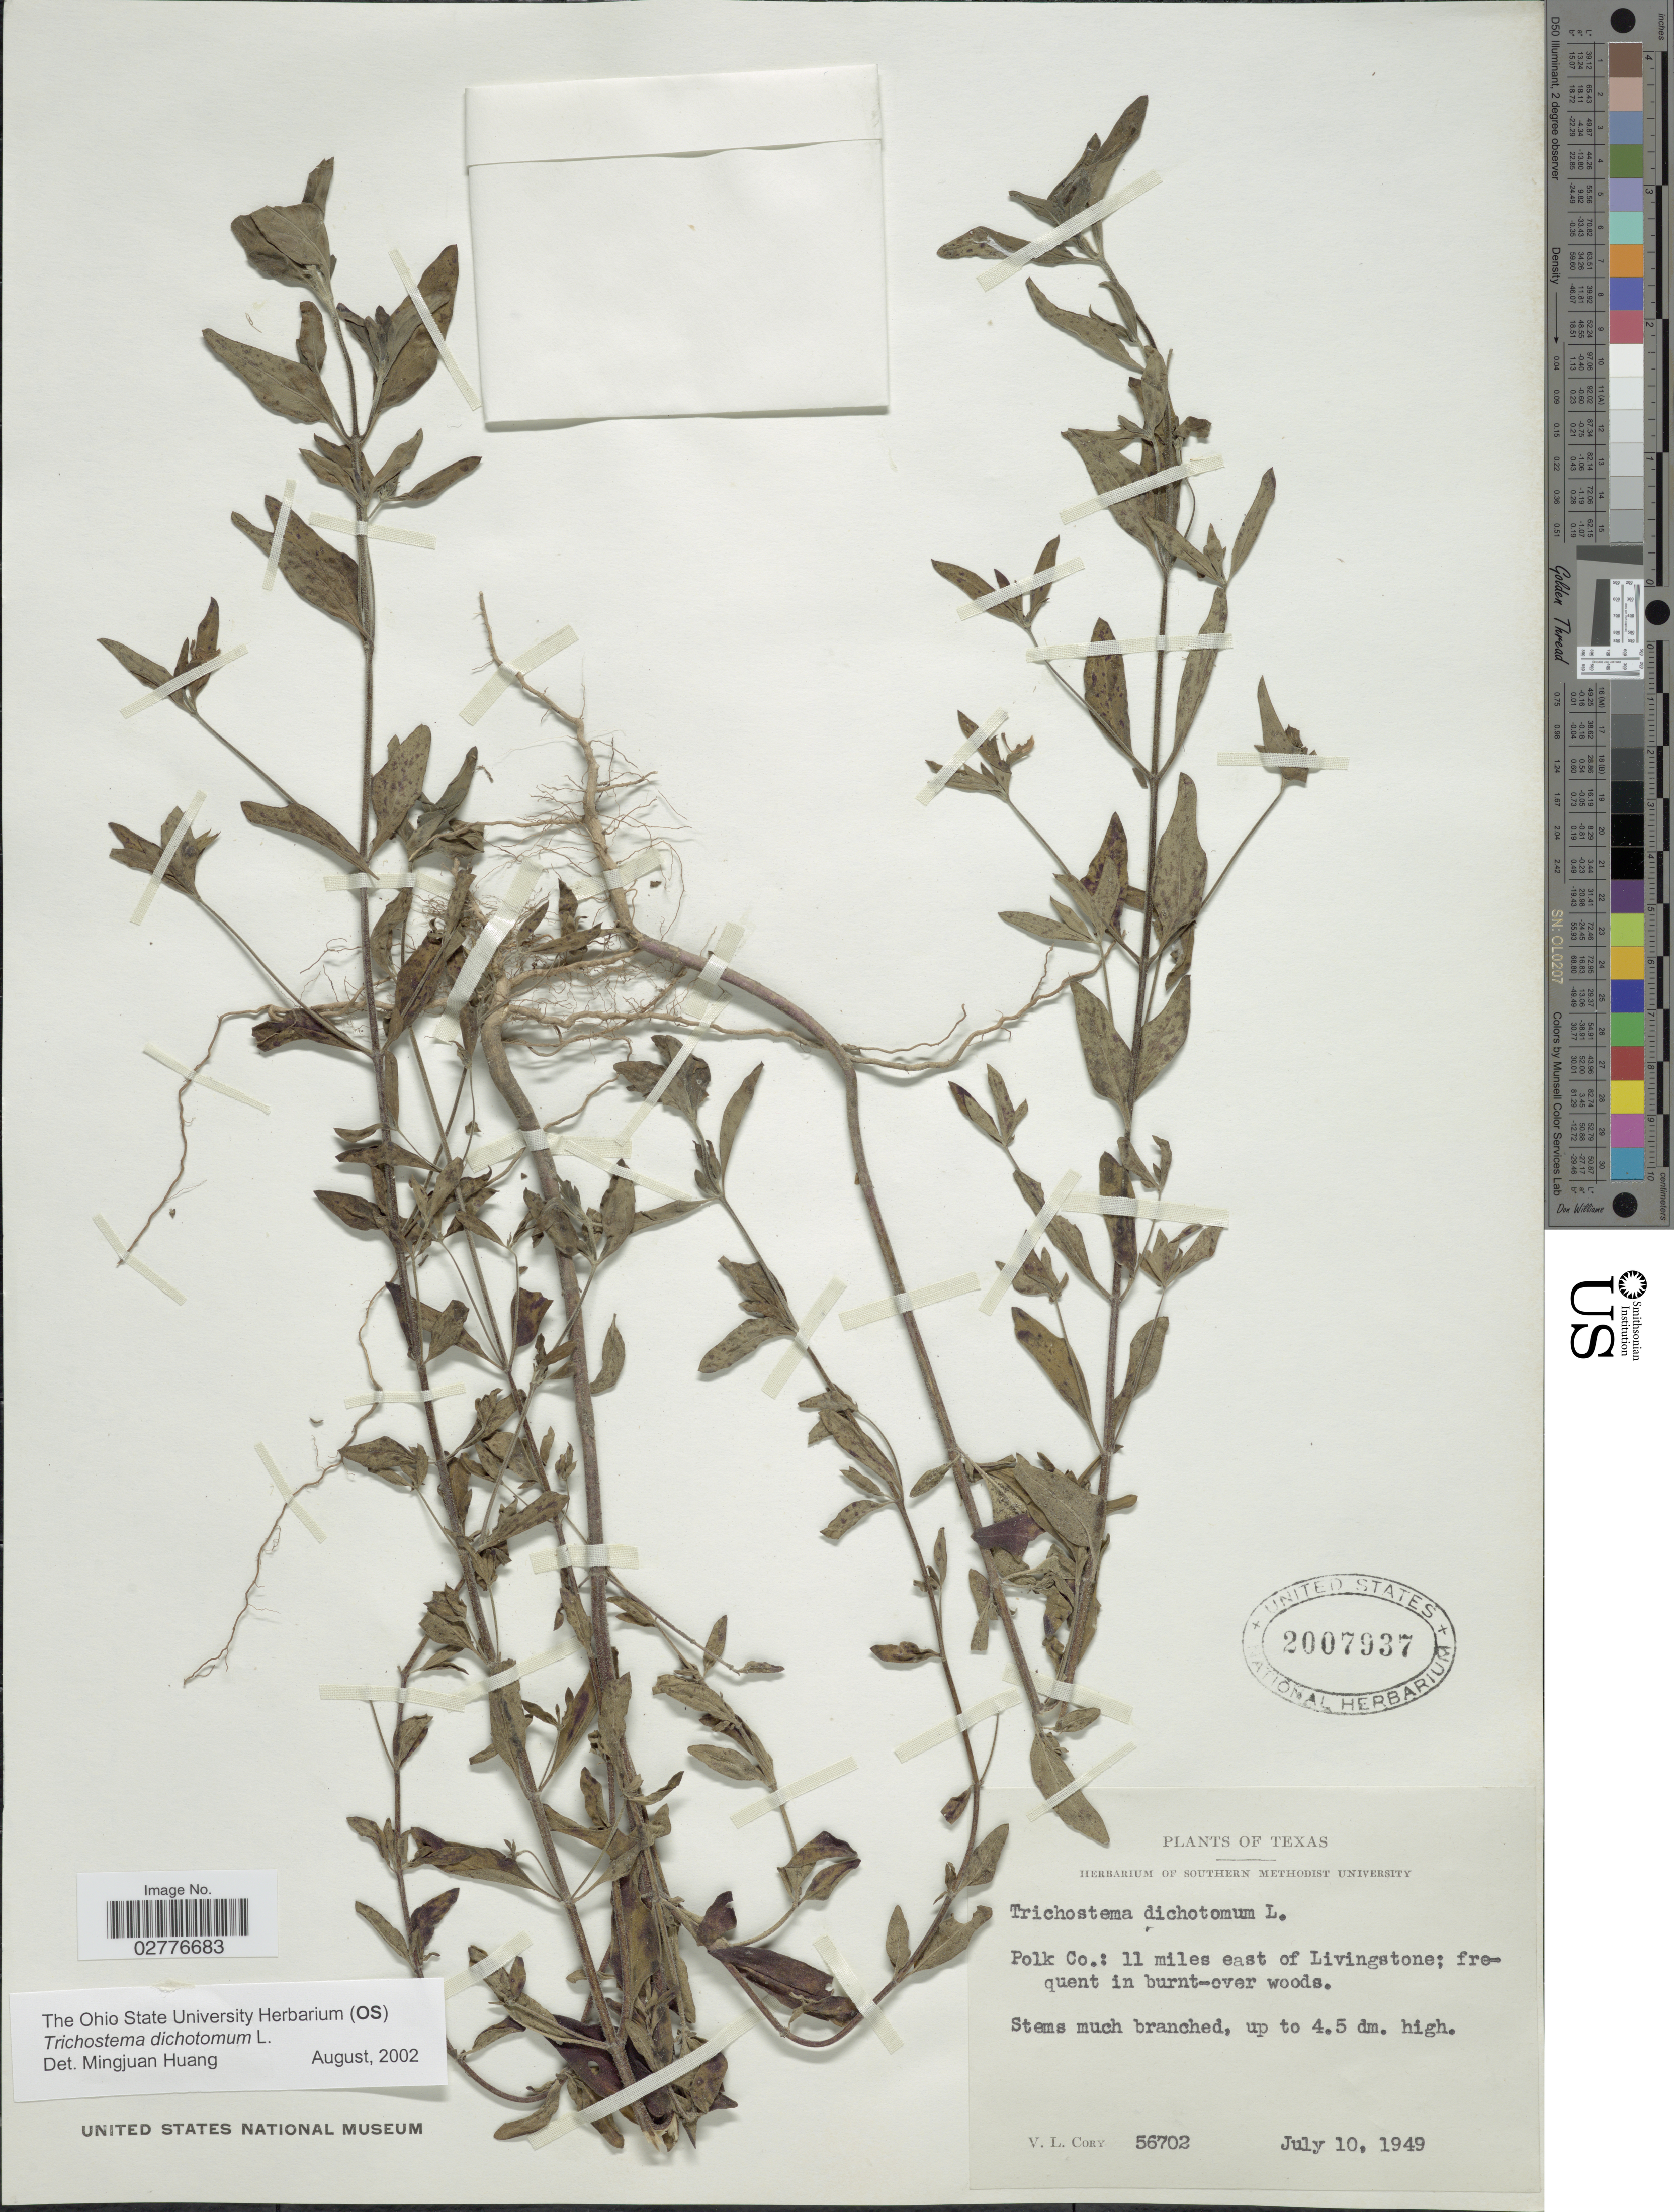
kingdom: Plantae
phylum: Tracheophyta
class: Magnoliopsida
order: Lamiales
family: Lamiaceae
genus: Trichostema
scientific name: Trichostema dichotomum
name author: L.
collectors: V. Cory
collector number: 56702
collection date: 1949-07-10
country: United States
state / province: Texas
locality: Polk Co.: 11 miles east of Livingstone; frequent in burnt-over woods.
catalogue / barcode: US 2007937